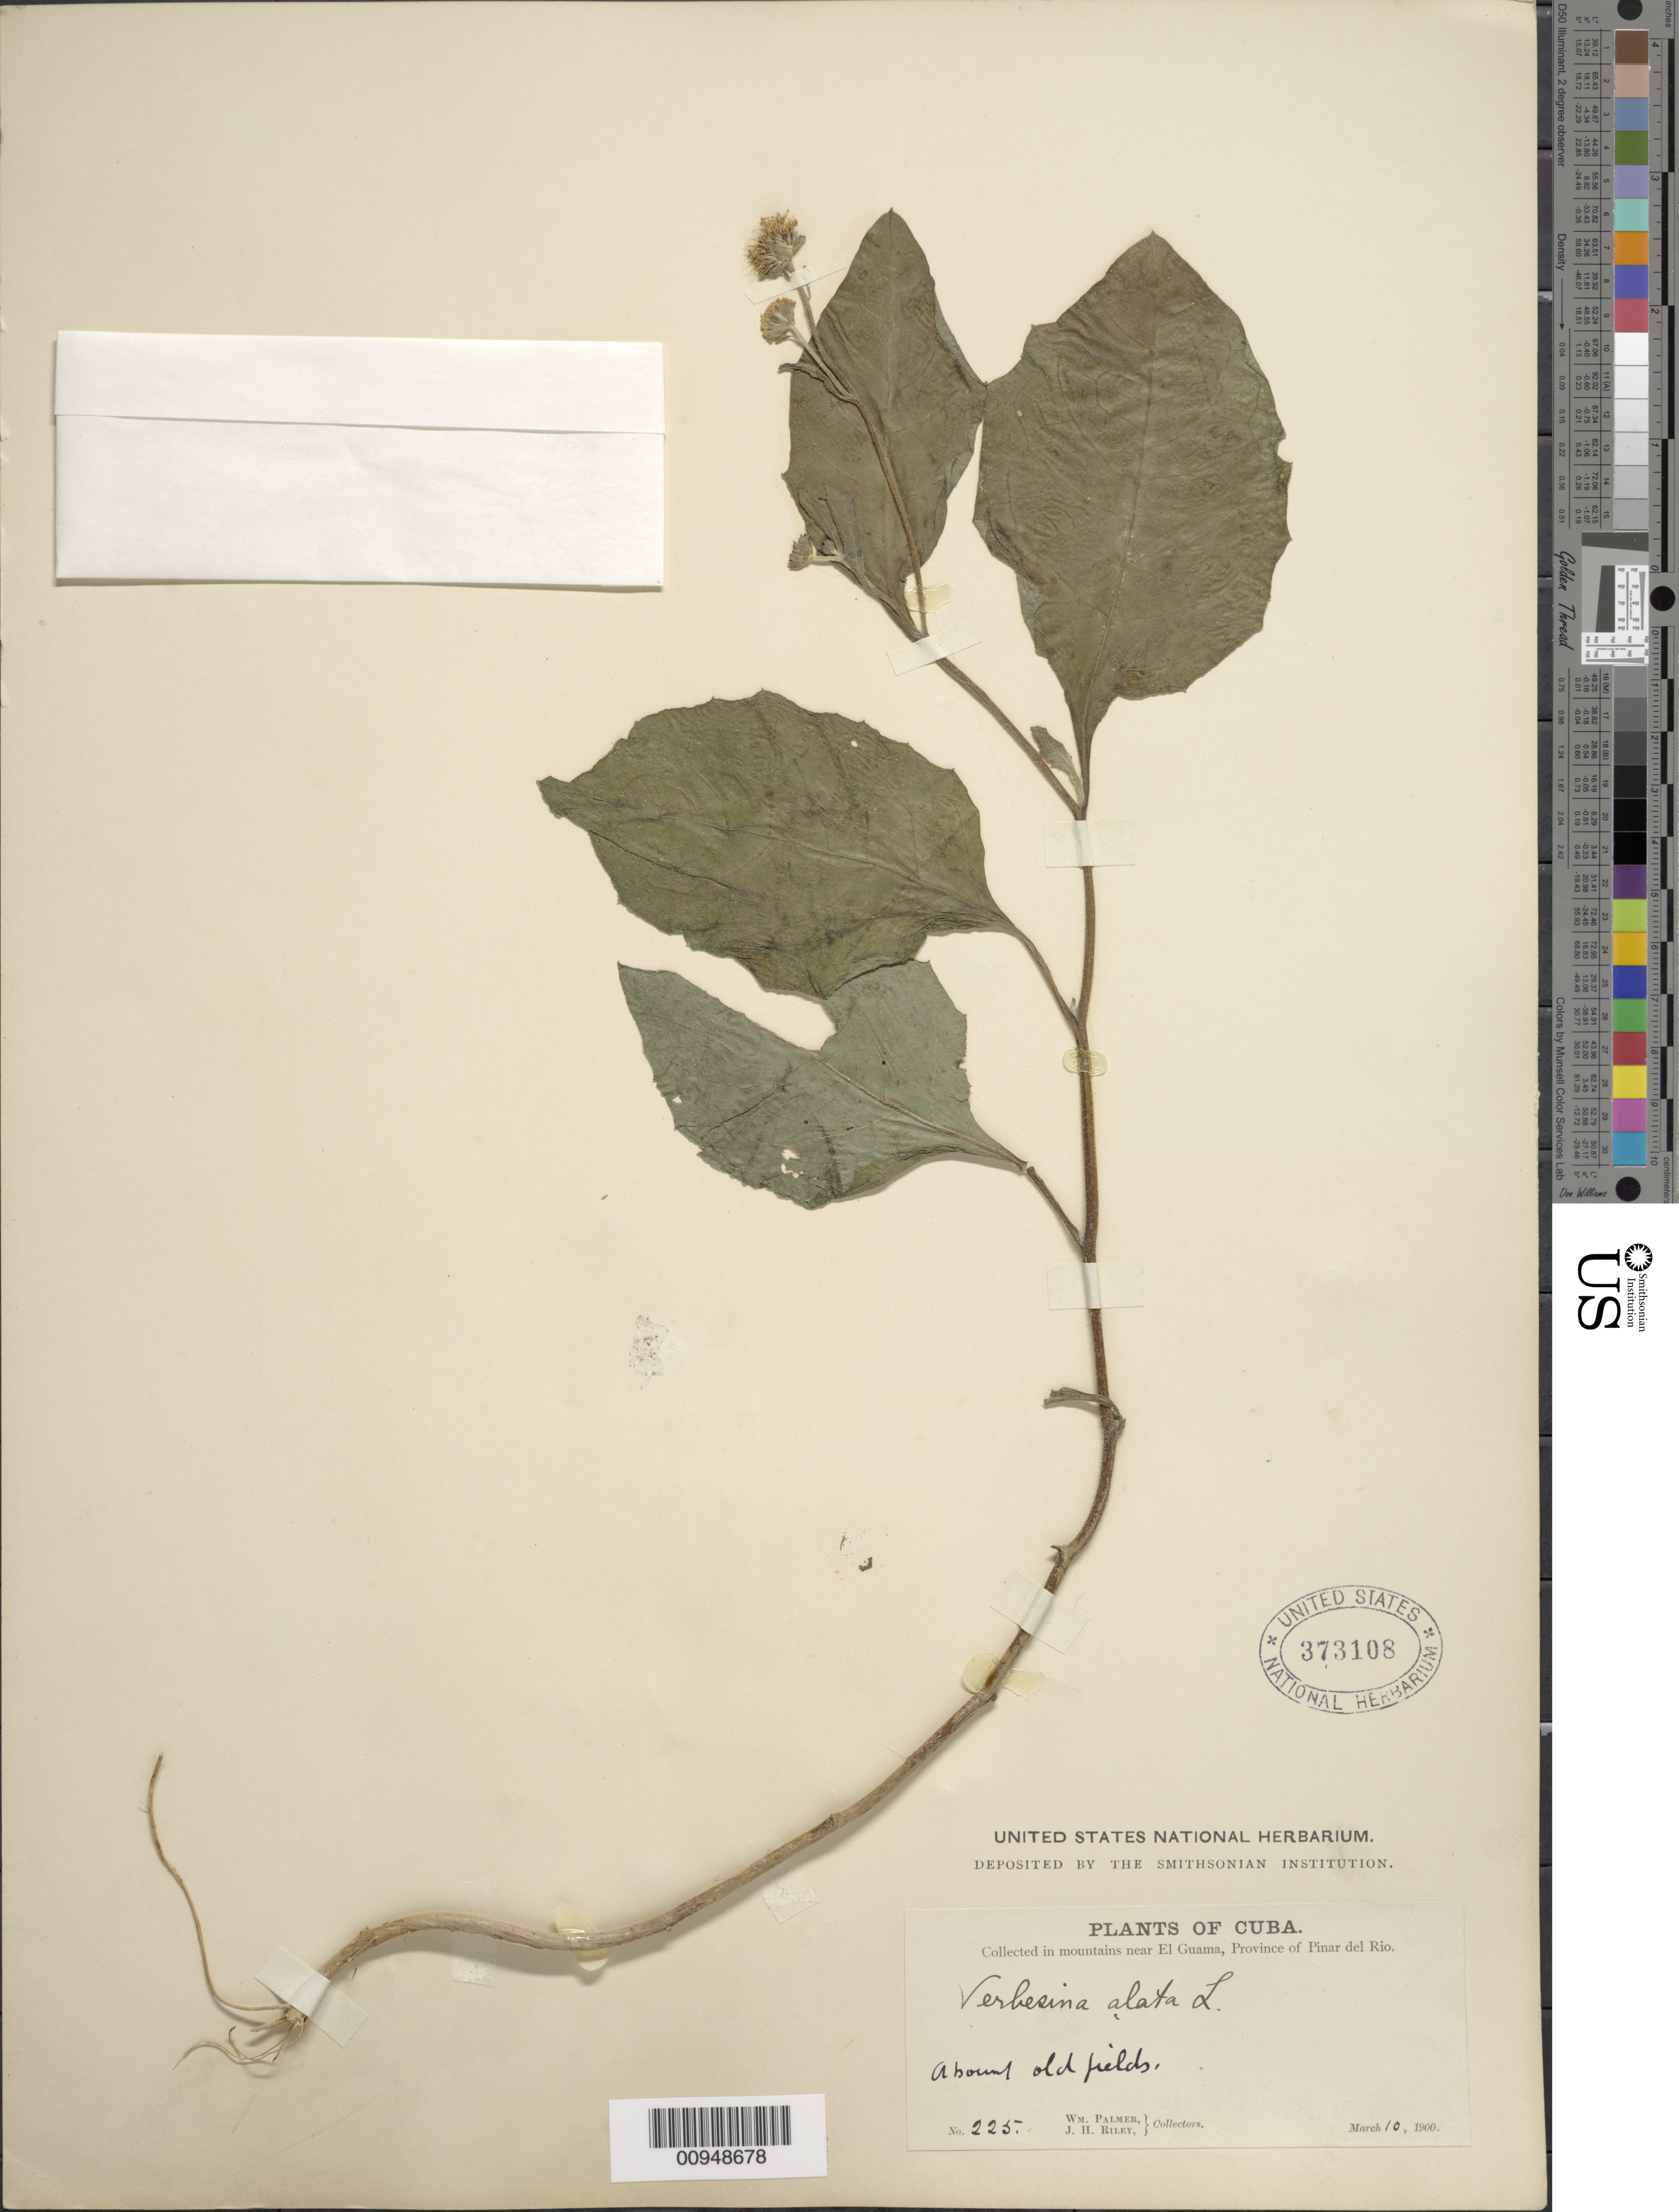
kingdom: Plantae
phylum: Tracheophyta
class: Magnoliopsida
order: Asterales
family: Asteraceae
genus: Verbesina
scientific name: Verbesina alata var. alata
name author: L.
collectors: W. Palmer & J. H. Riley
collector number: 225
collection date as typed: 10 Mar 1900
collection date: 1900-03-10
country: Cuba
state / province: Pinar del Rio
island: Cuba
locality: mountains near El Guama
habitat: Old fields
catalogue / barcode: US 373108